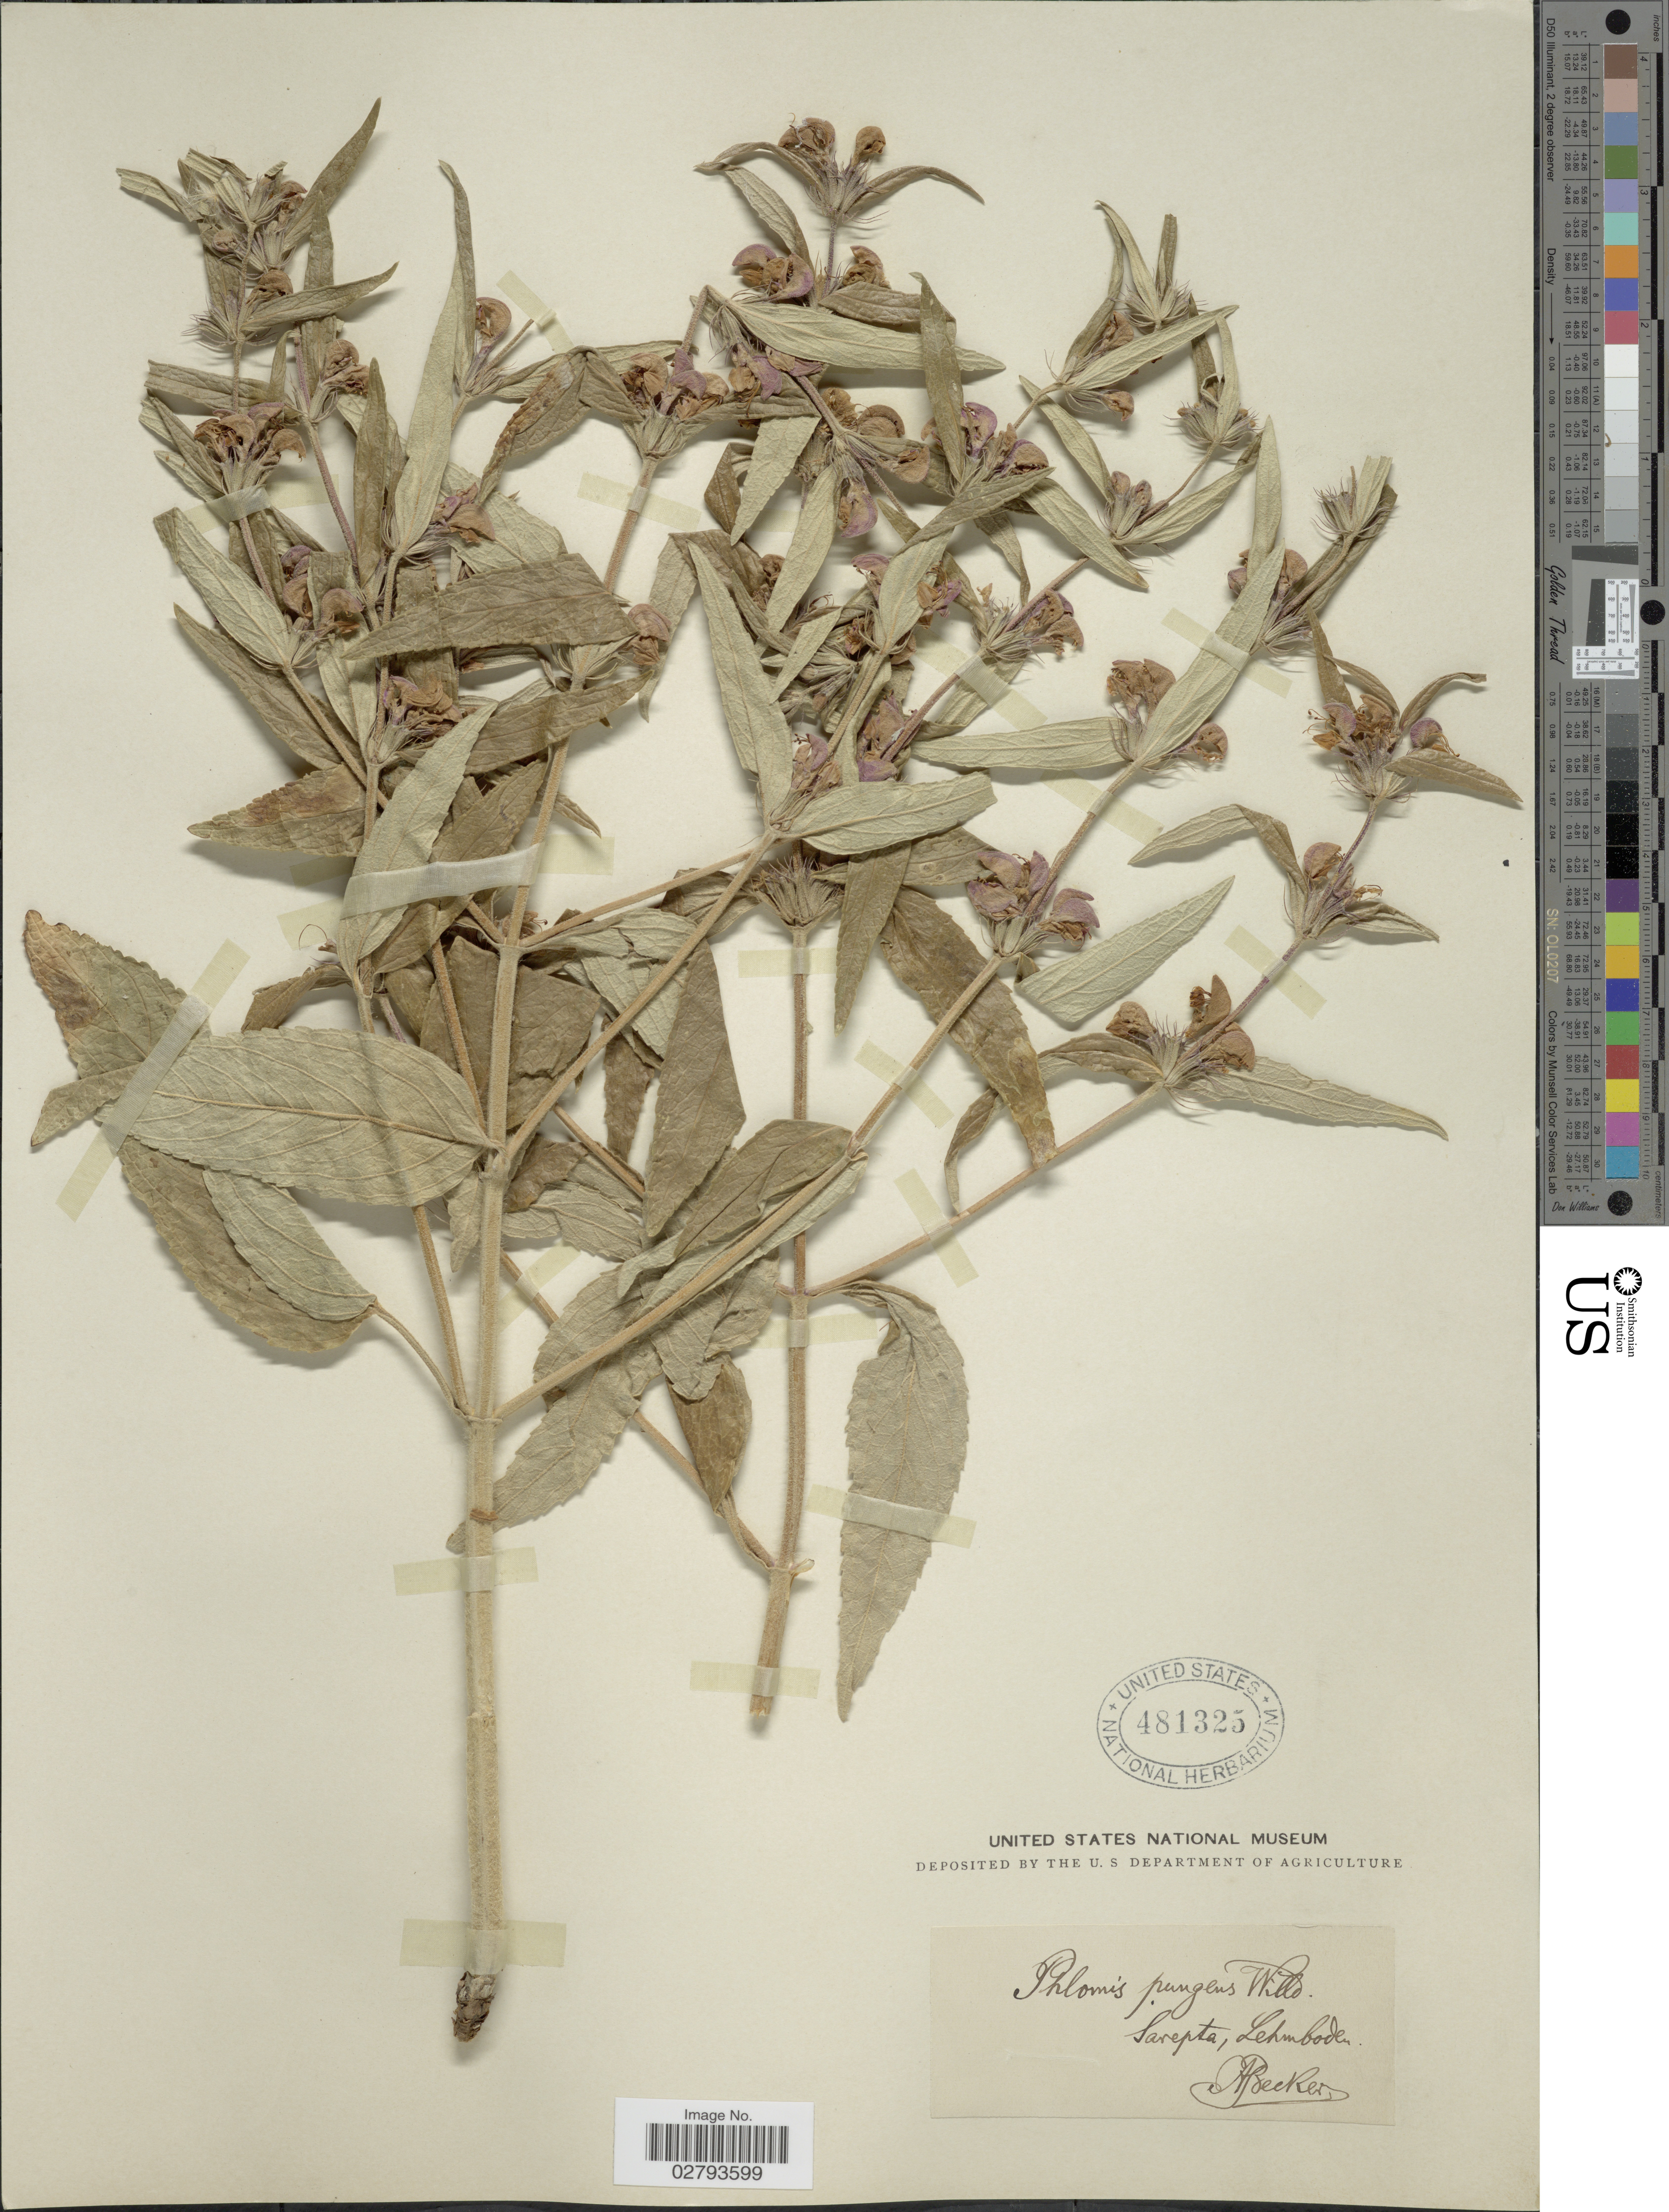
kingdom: Plantae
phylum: Tracheophyta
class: Magnoliopsida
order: Lamiales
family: Lamiaceae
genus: Phlomis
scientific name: Phlomis herba-venti subsp. pungens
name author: Maire ex DeFilipps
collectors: A. Becker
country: Russian Federation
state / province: Volgograd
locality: Sarepta, Lehmboden.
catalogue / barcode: US 481325